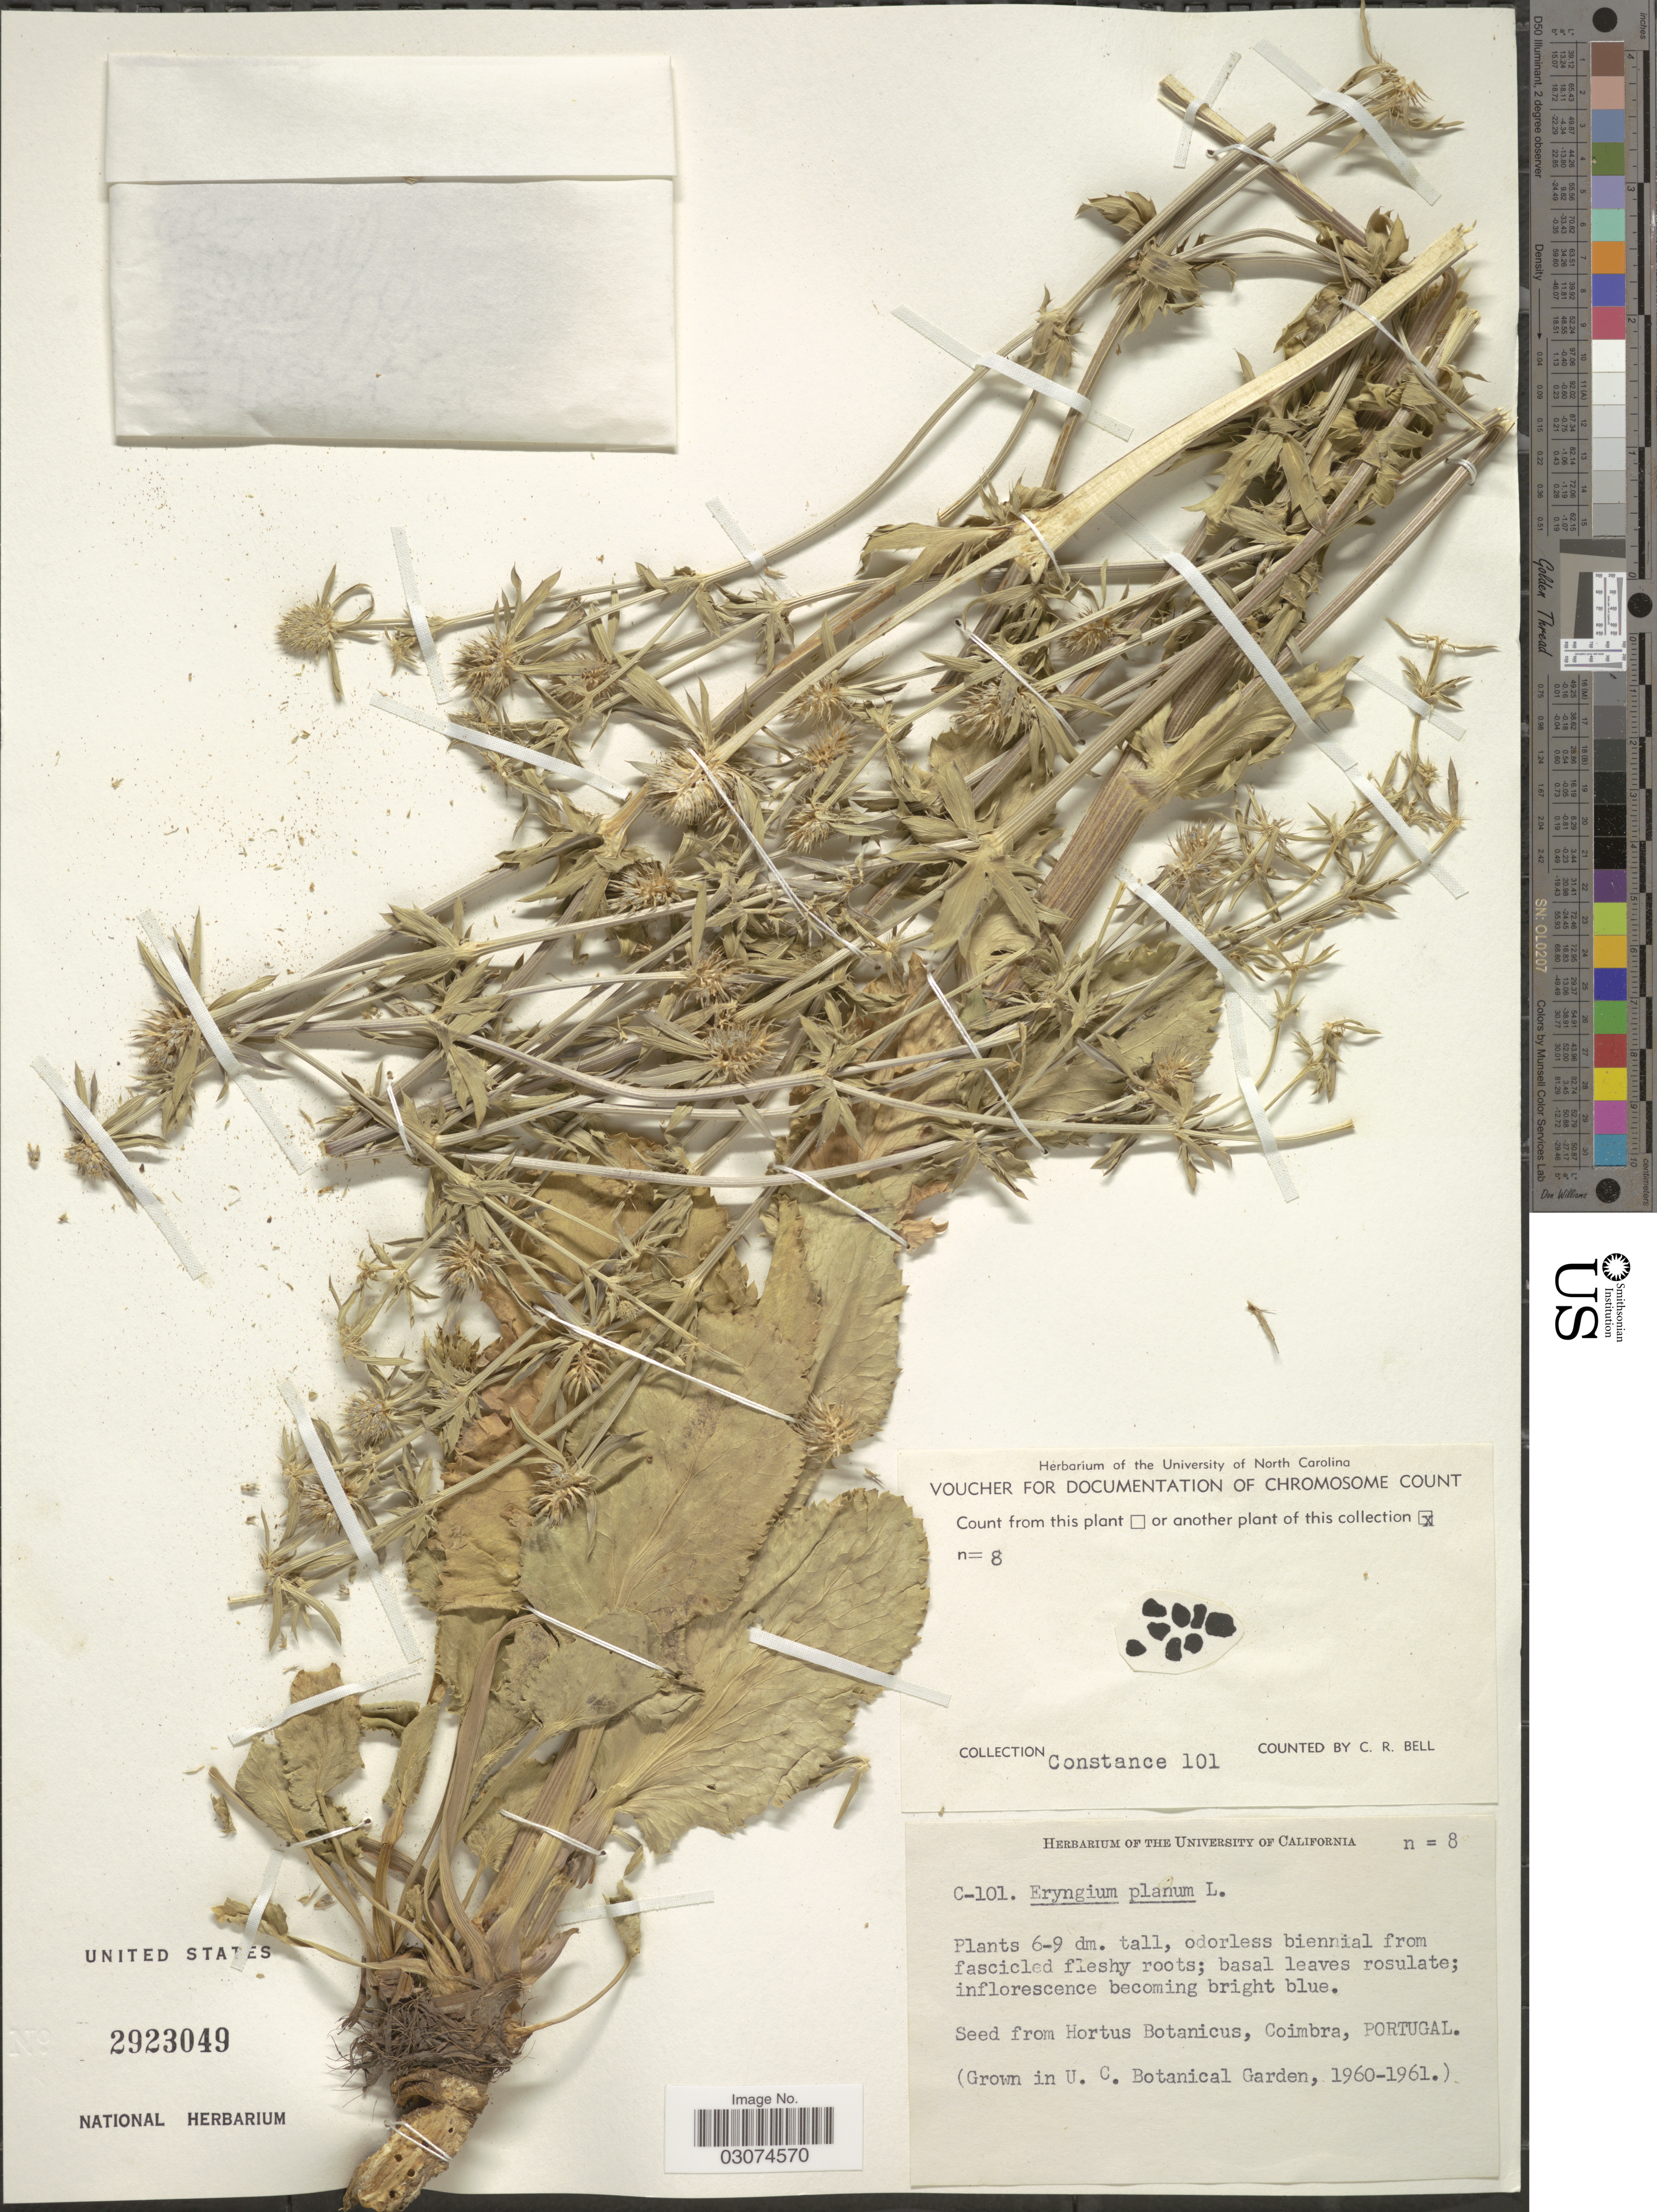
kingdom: Plantae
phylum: Tracheophyta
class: Magnoliopsida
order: Apiales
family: Apiaceae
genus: Eryngium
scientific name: Eryngium planum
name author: L.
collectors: L. Constance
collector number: C-101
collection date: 1960/1961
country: United States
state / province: California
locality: U. C. Botanical Garden.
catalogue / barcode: US 2923049